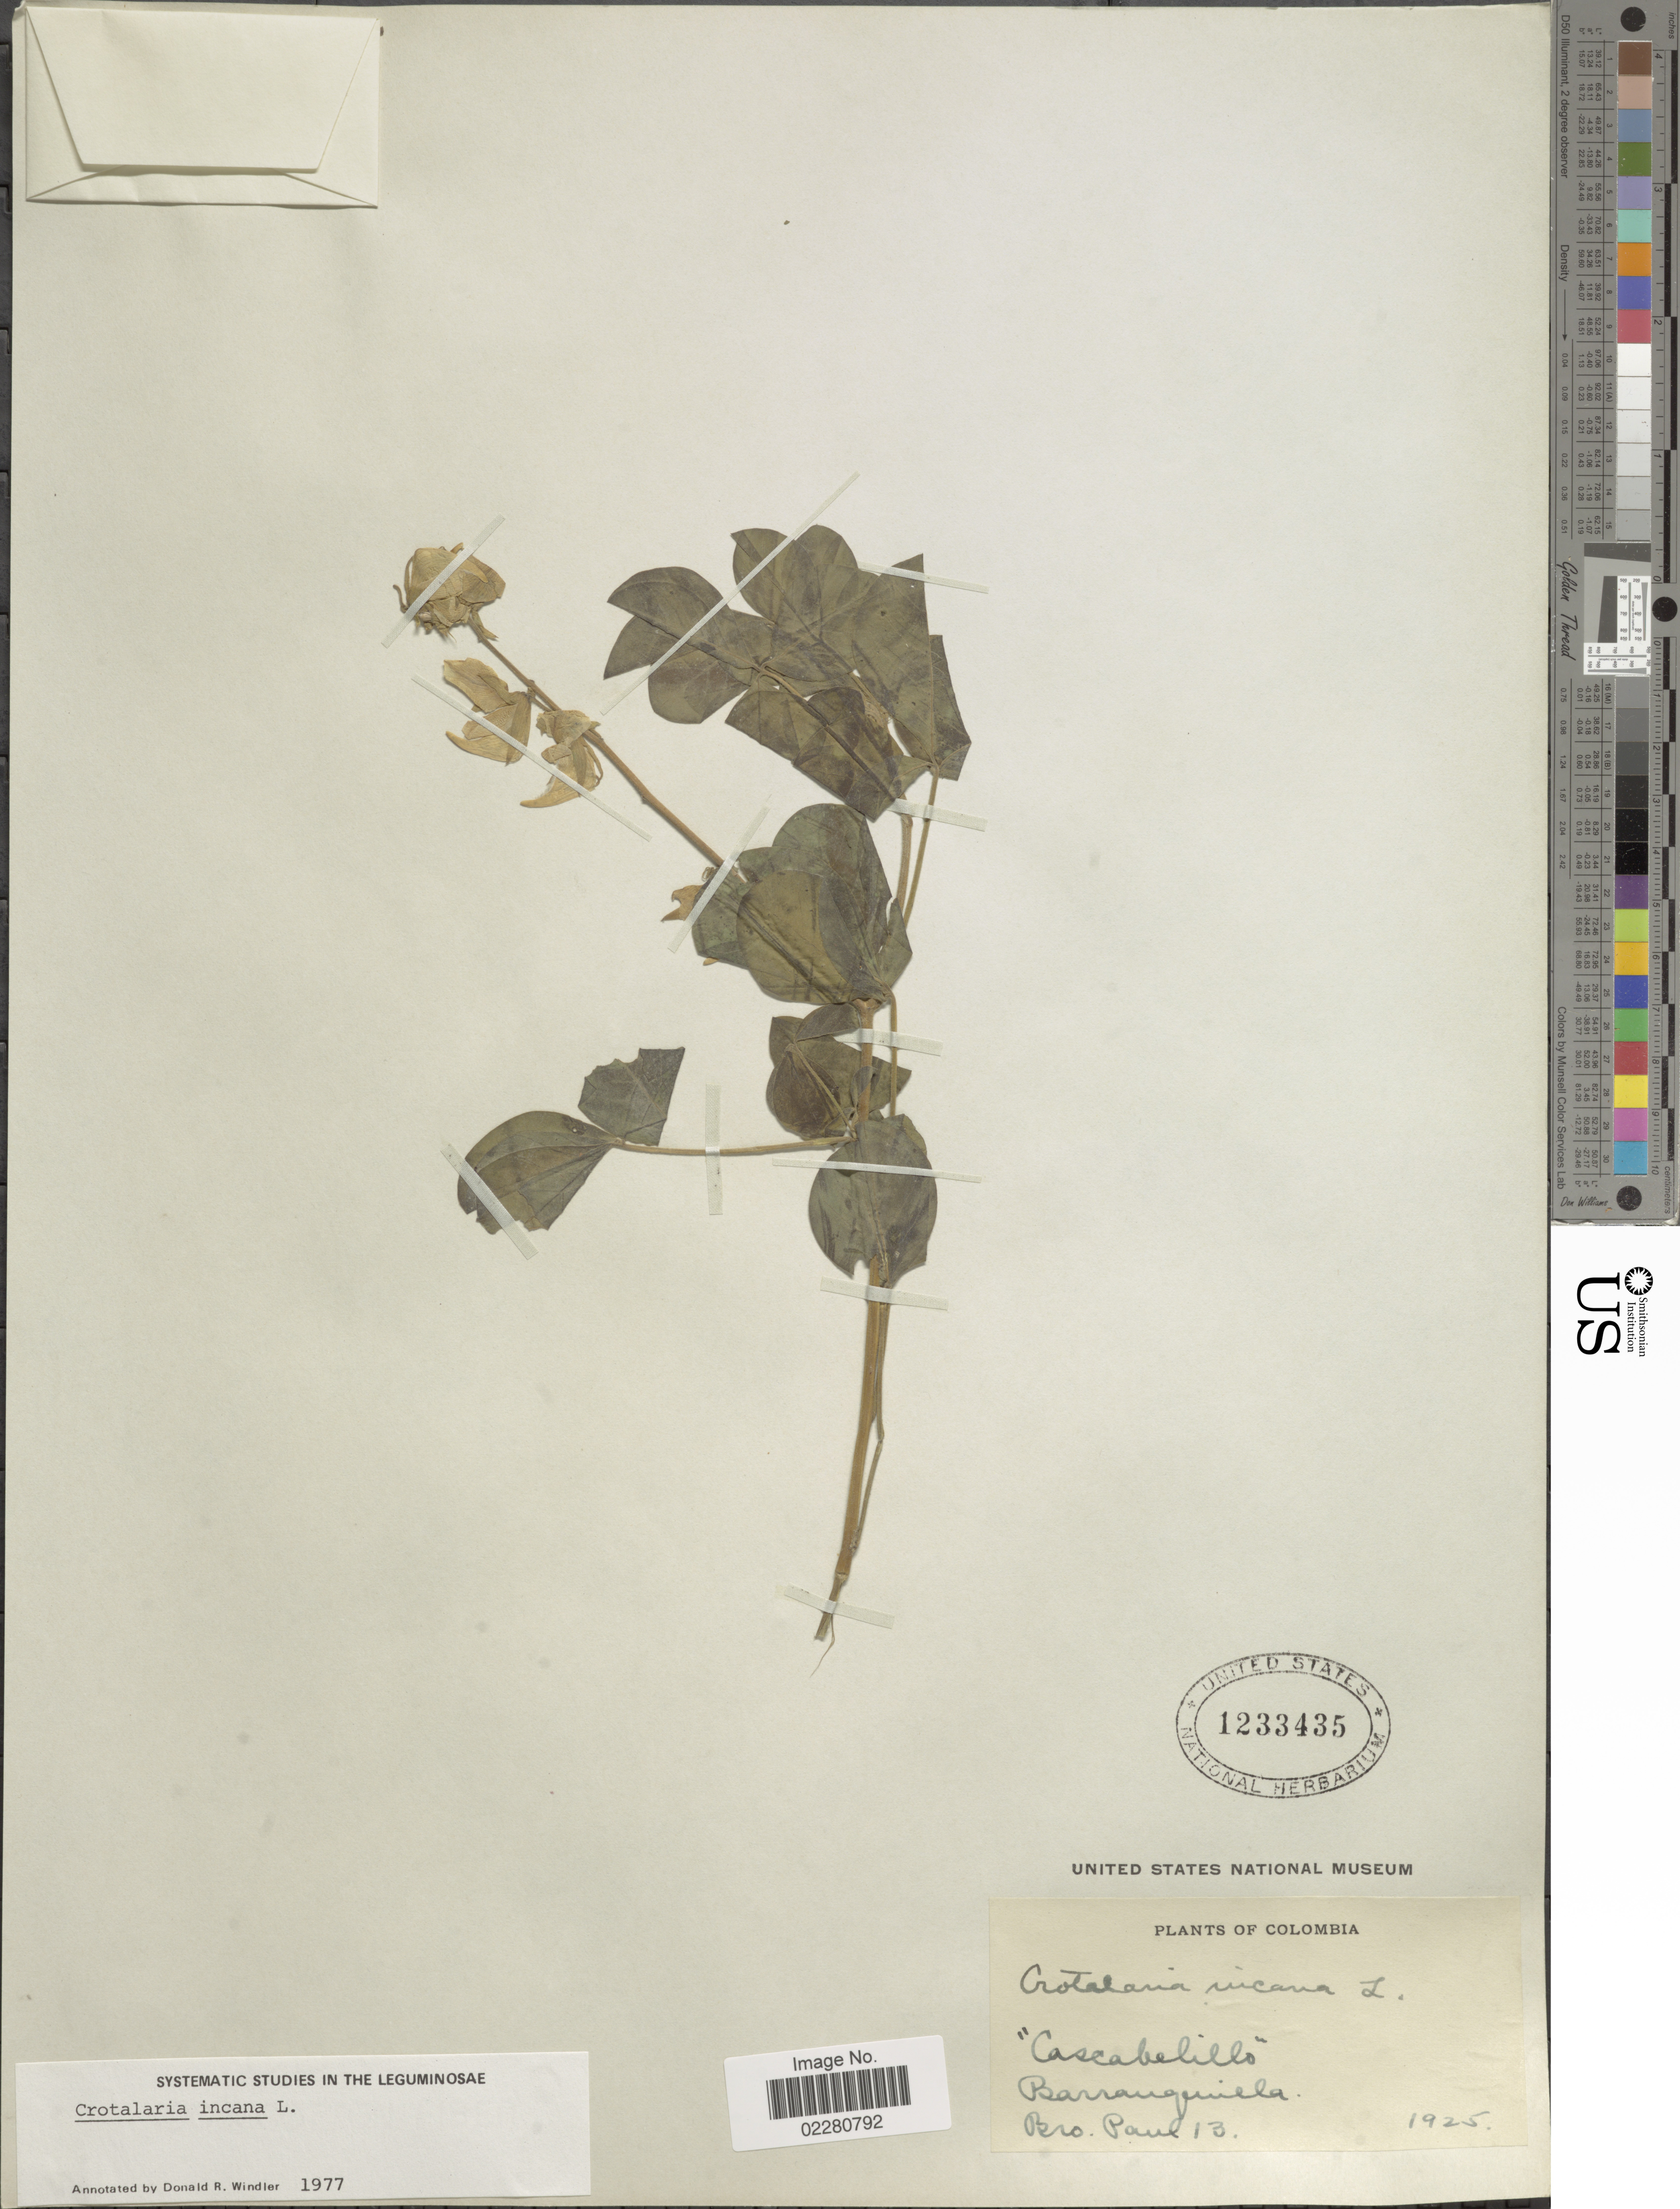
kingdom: Plantae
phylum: Tracheophyta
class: Magnoliopsida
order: Fabales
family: Fabaceae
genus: Crotalaria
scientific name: Crotalaria incana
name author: L.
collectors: B. Paul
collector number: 13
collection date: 1925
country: Colombia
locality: Barranuilla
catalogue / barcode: US 1233435